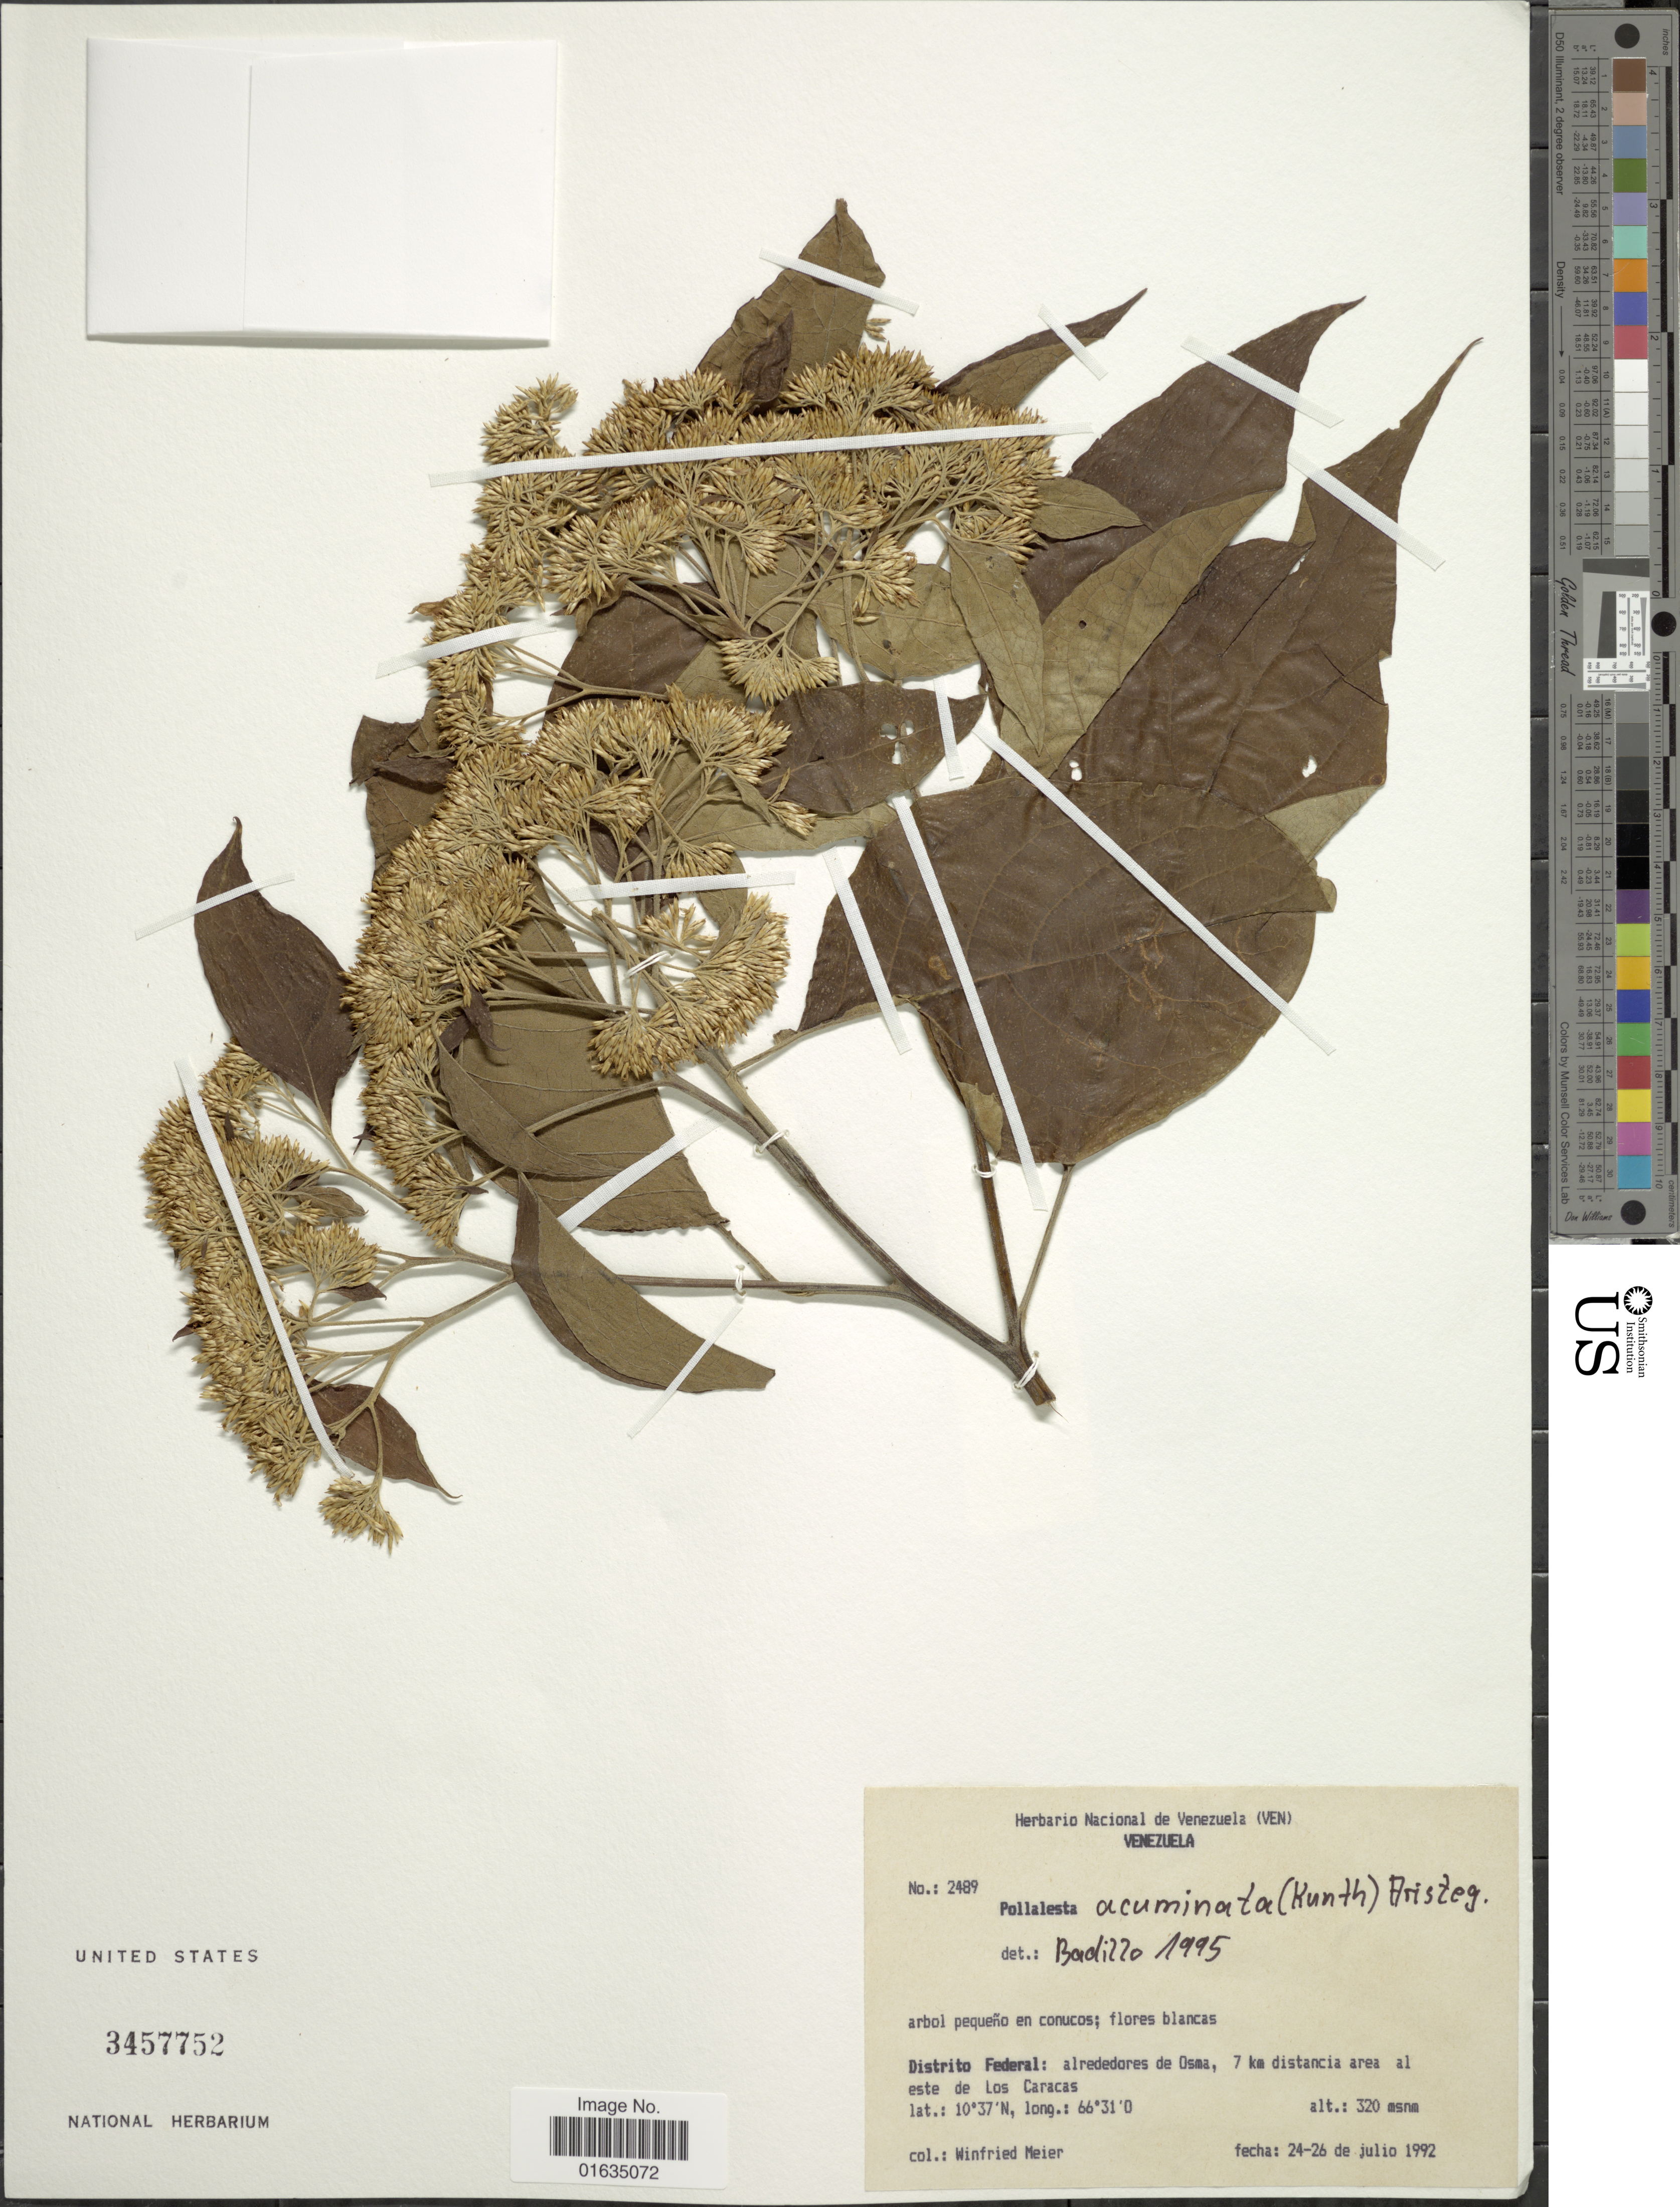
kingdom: Plantae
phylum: Tracheophyta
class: Magnoliopsida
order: Asterales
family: Asteraceae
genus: Pollalesta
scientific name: Pollalesta acuminata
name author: (Kunth) Aristeg.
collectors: W. Meier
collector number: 2489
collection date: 1992-07-24/1992-07-26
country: Venezuela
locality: Distrito Federal, alrededores de Osma, 7 km distancia area al este de Los Caracas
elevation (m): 320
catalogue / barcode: US 3457752